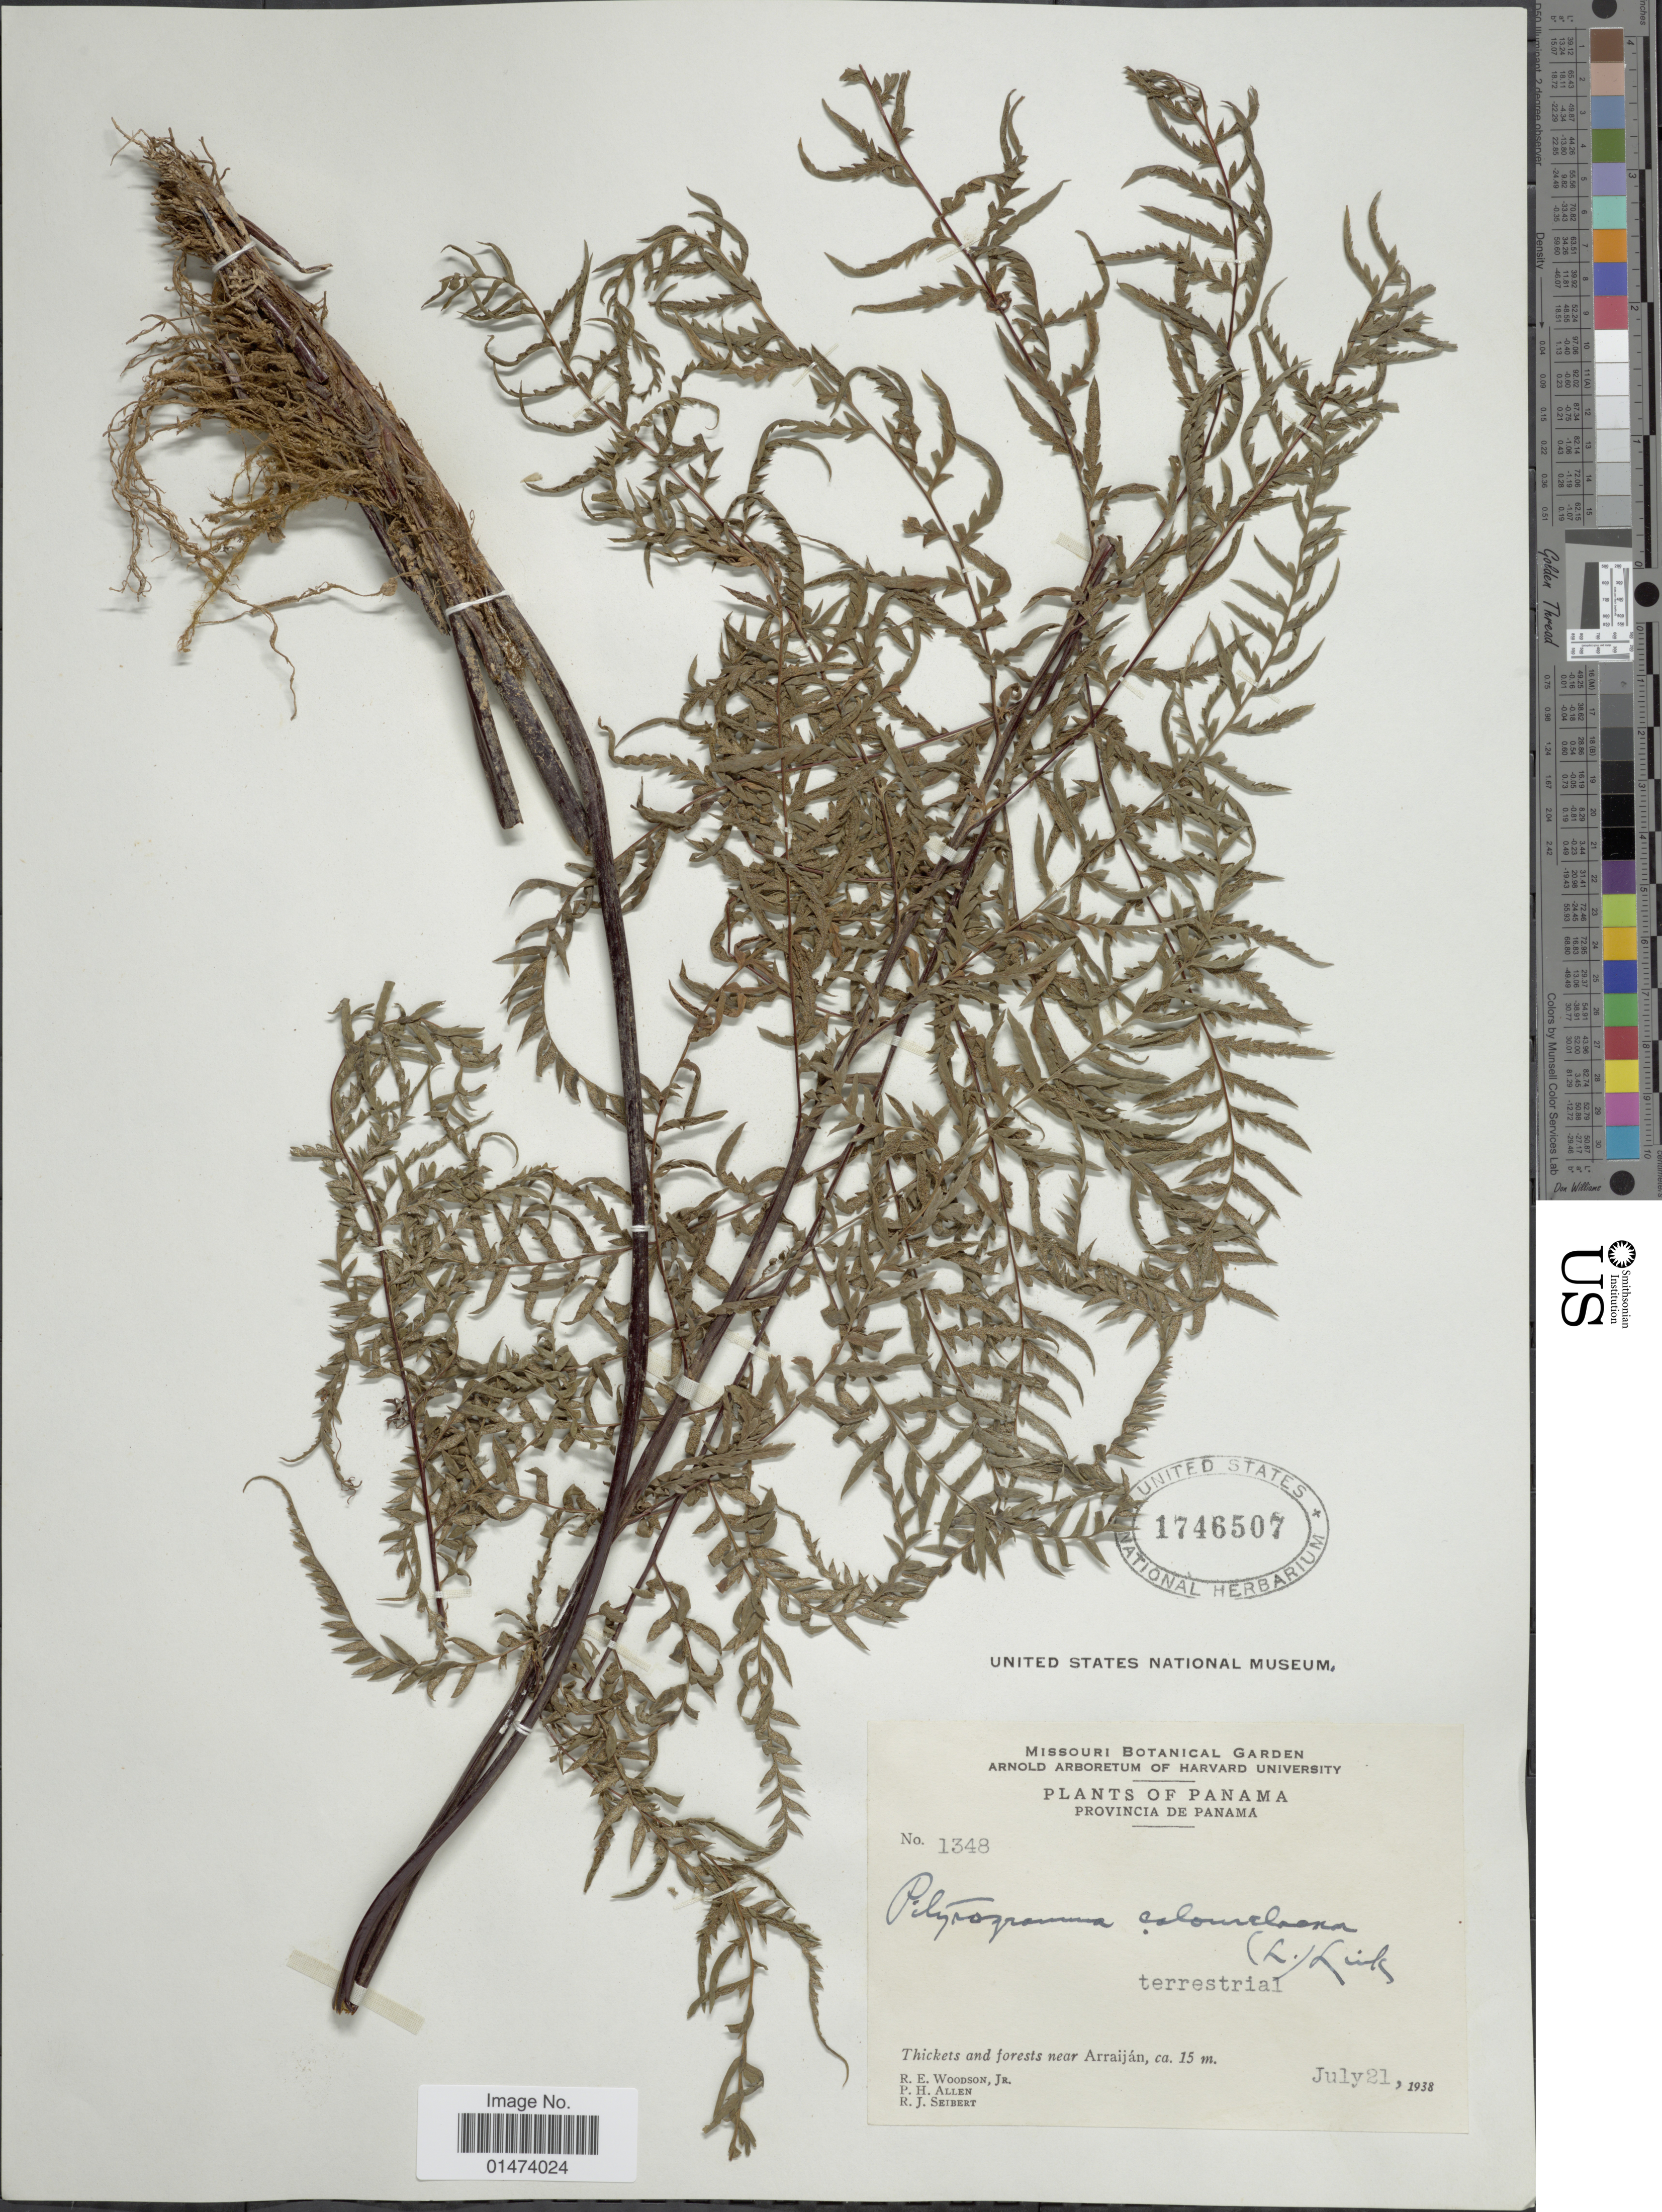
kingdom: Plantae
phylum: Tracheophyta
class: Polypodiopsida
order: Polypodiales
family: Pteridaceae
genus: Pityrogramma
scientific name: Pityrogramma calomelanos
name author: (L.) Link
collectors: R. E. Woodson, P. H. Allen & R. J. Seibert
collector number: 1348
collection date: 1938-07-21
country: Panama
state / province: Panamá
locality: Thickets and forests near Arraijan, ca 15m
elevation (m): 15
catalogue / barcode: US 1746507